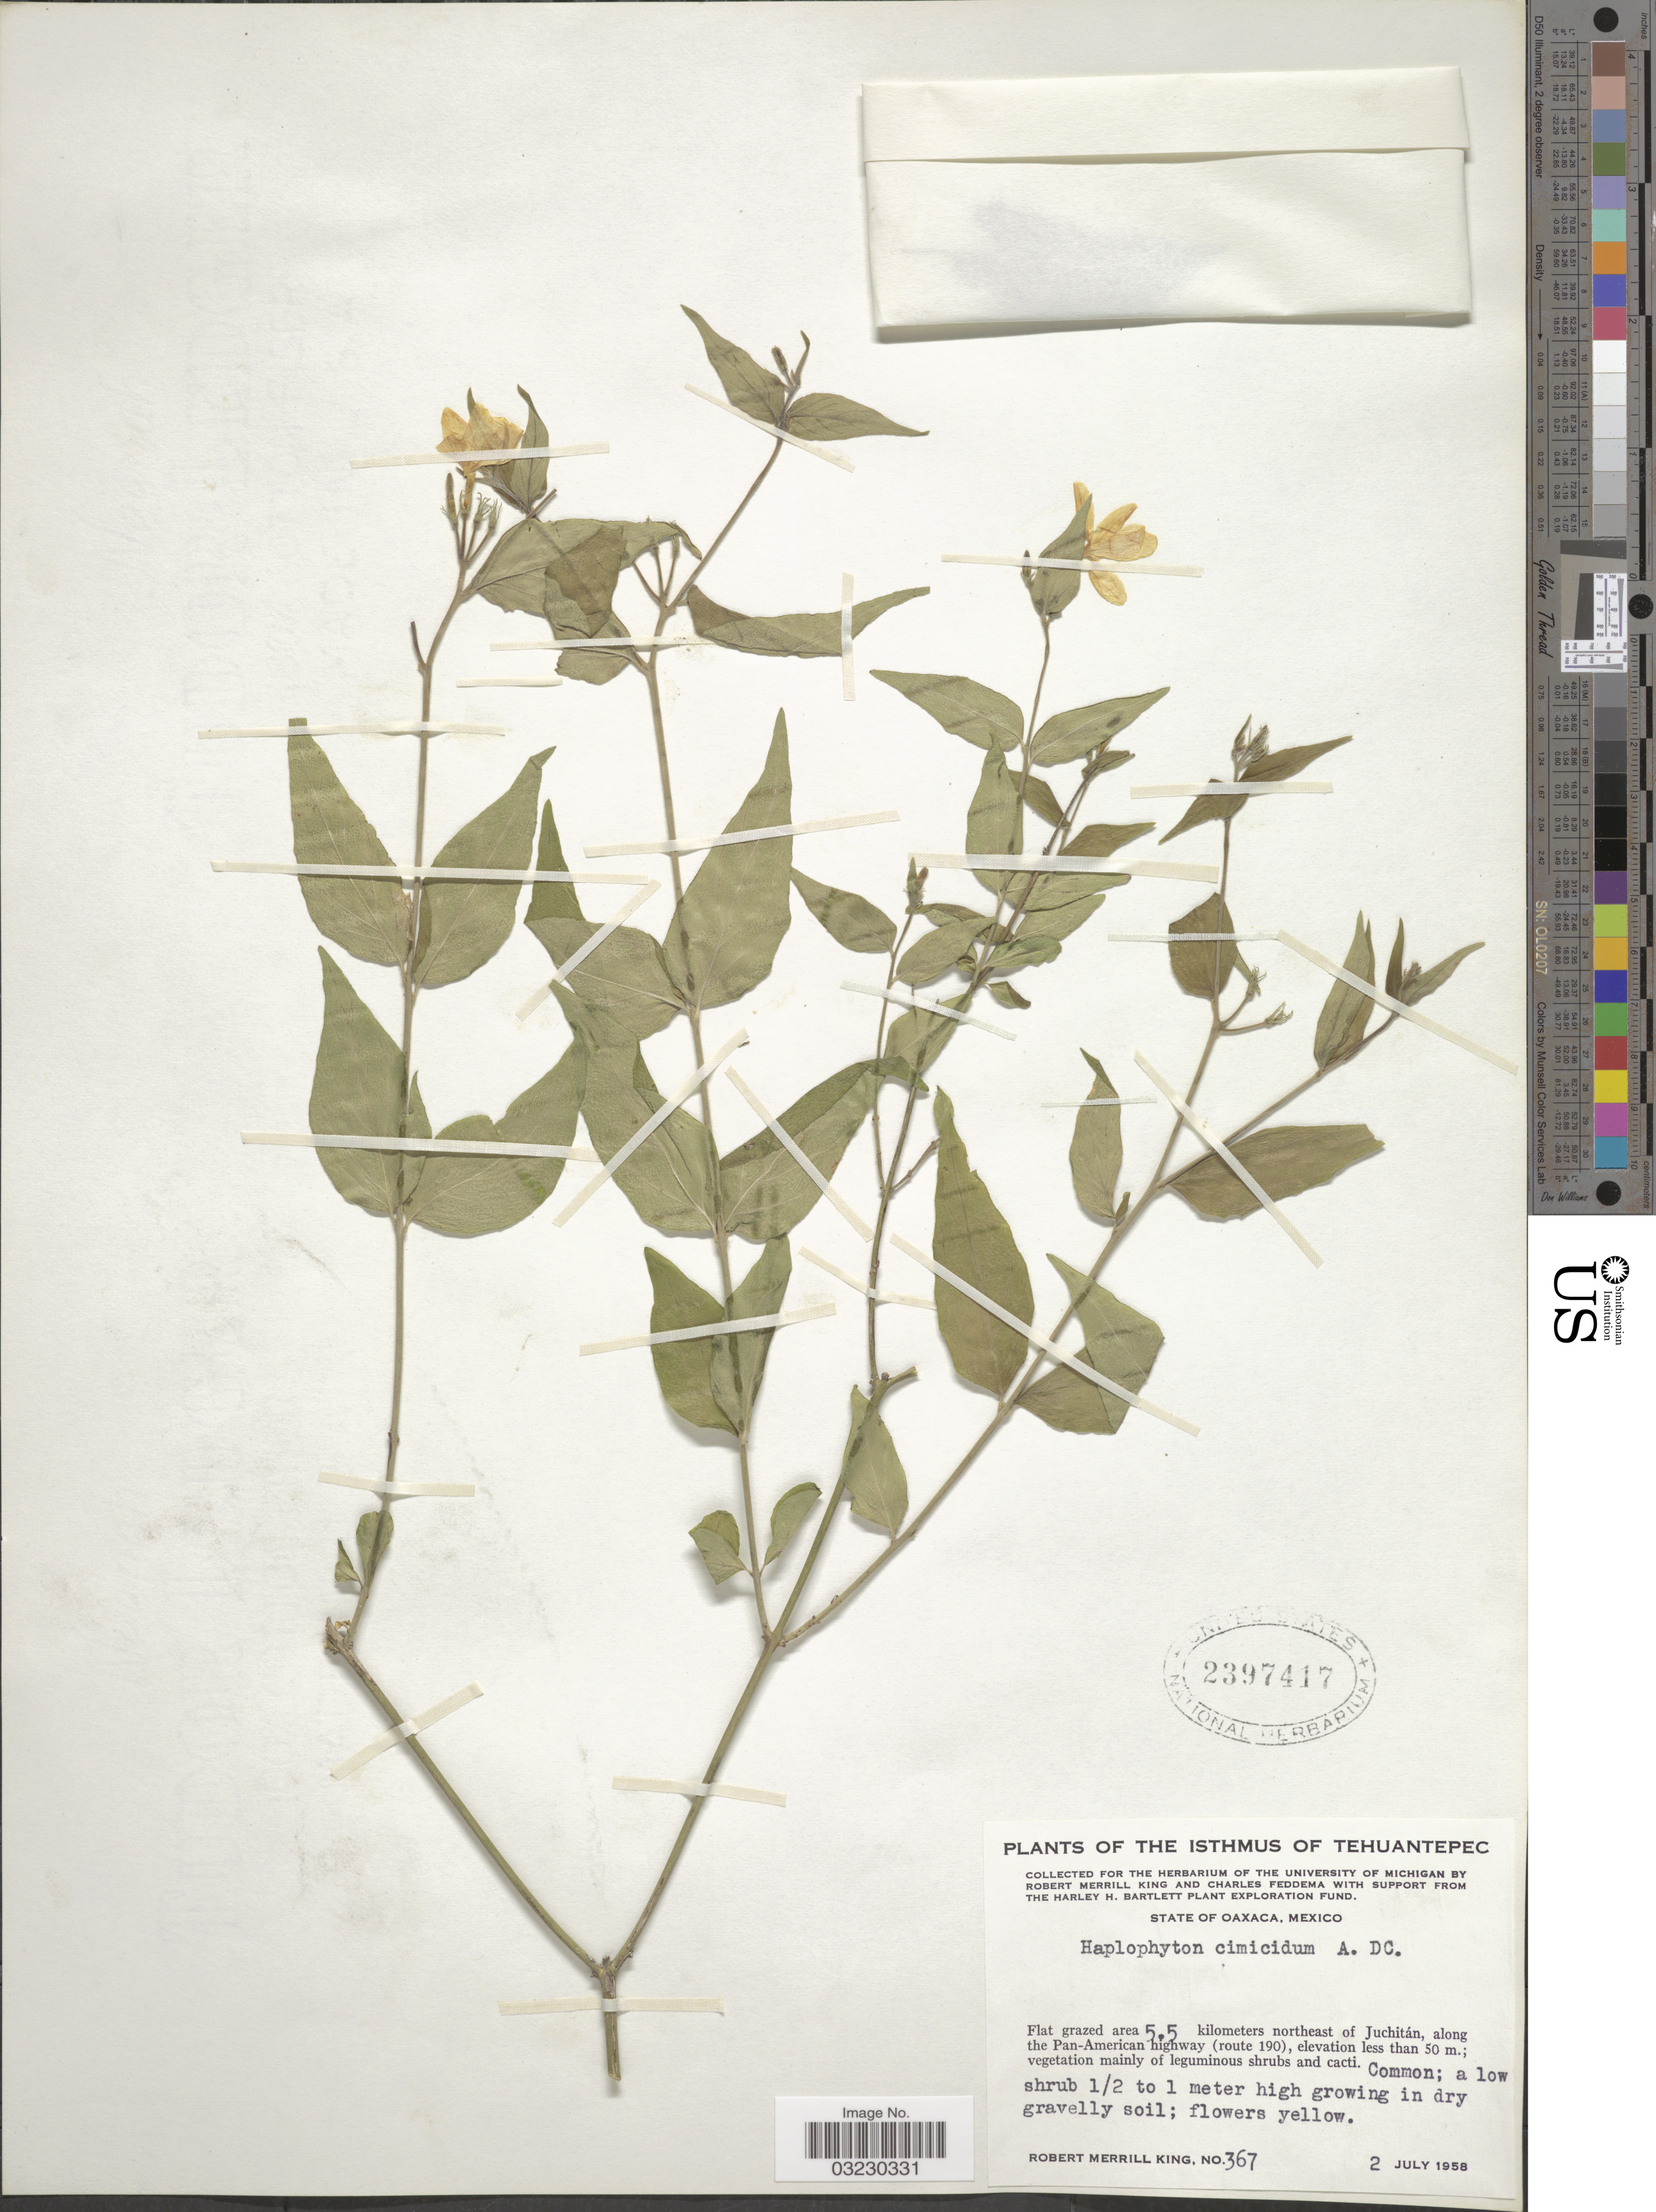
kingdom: Plantae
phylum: Tracheophyta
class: Magnoliopsida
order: Gentianales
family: Apocynaceae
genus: Haplophyton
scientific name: Haplophyton cimicidum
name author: A. DC.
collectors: R. M. King & C. Feddema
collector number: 367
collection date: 1958-07-02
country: Mexico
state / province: Oaxaca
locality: The Isthmus of Tehuantepec. State of Oaxaca. Flat grazed area 5,5 kilometers northeast of Juchitán, along the Pan-American highway (route 190).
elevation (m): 50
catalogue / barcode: US 2397417